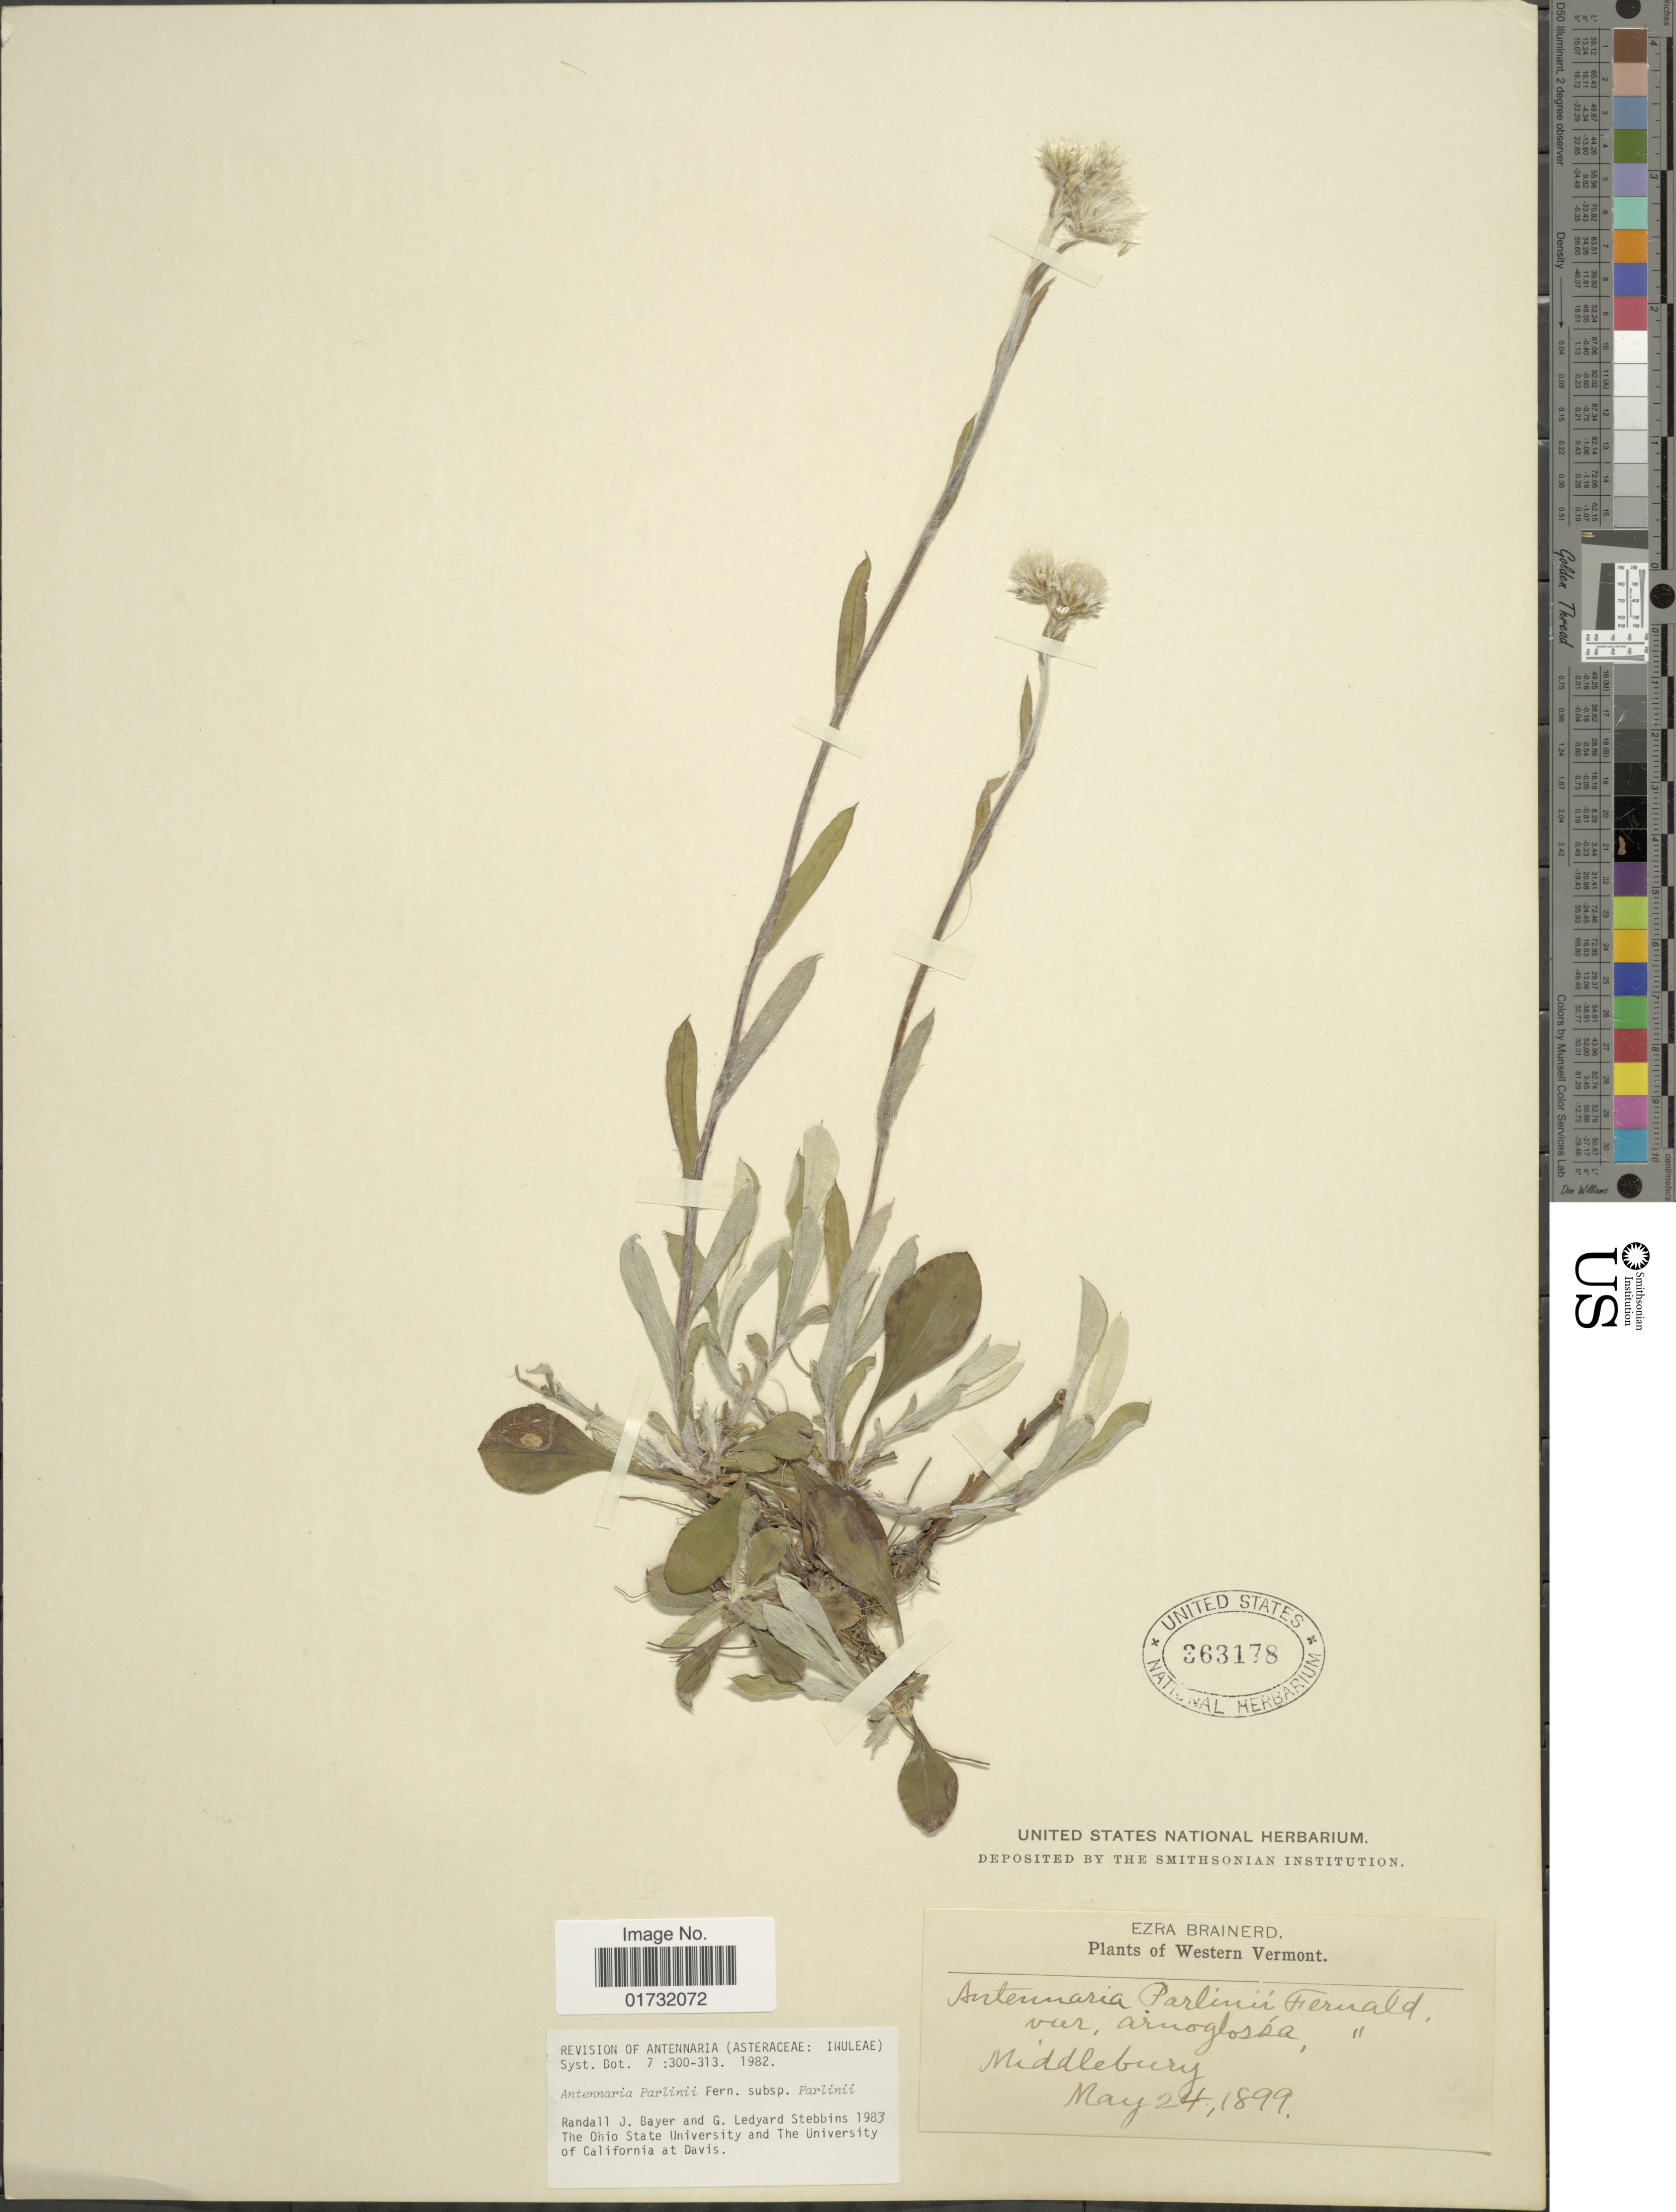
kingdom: Plantae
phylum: Tracheophyta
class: Magnoliopsida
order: Asterales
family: Asteraceae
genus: Antennaria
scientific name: Antennaria parlinii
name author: Fernald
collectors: E. Brainerd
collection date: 1899-05-24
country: United States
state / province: Vermont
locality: Western Vermont. Middlebury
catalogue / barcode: US 363178